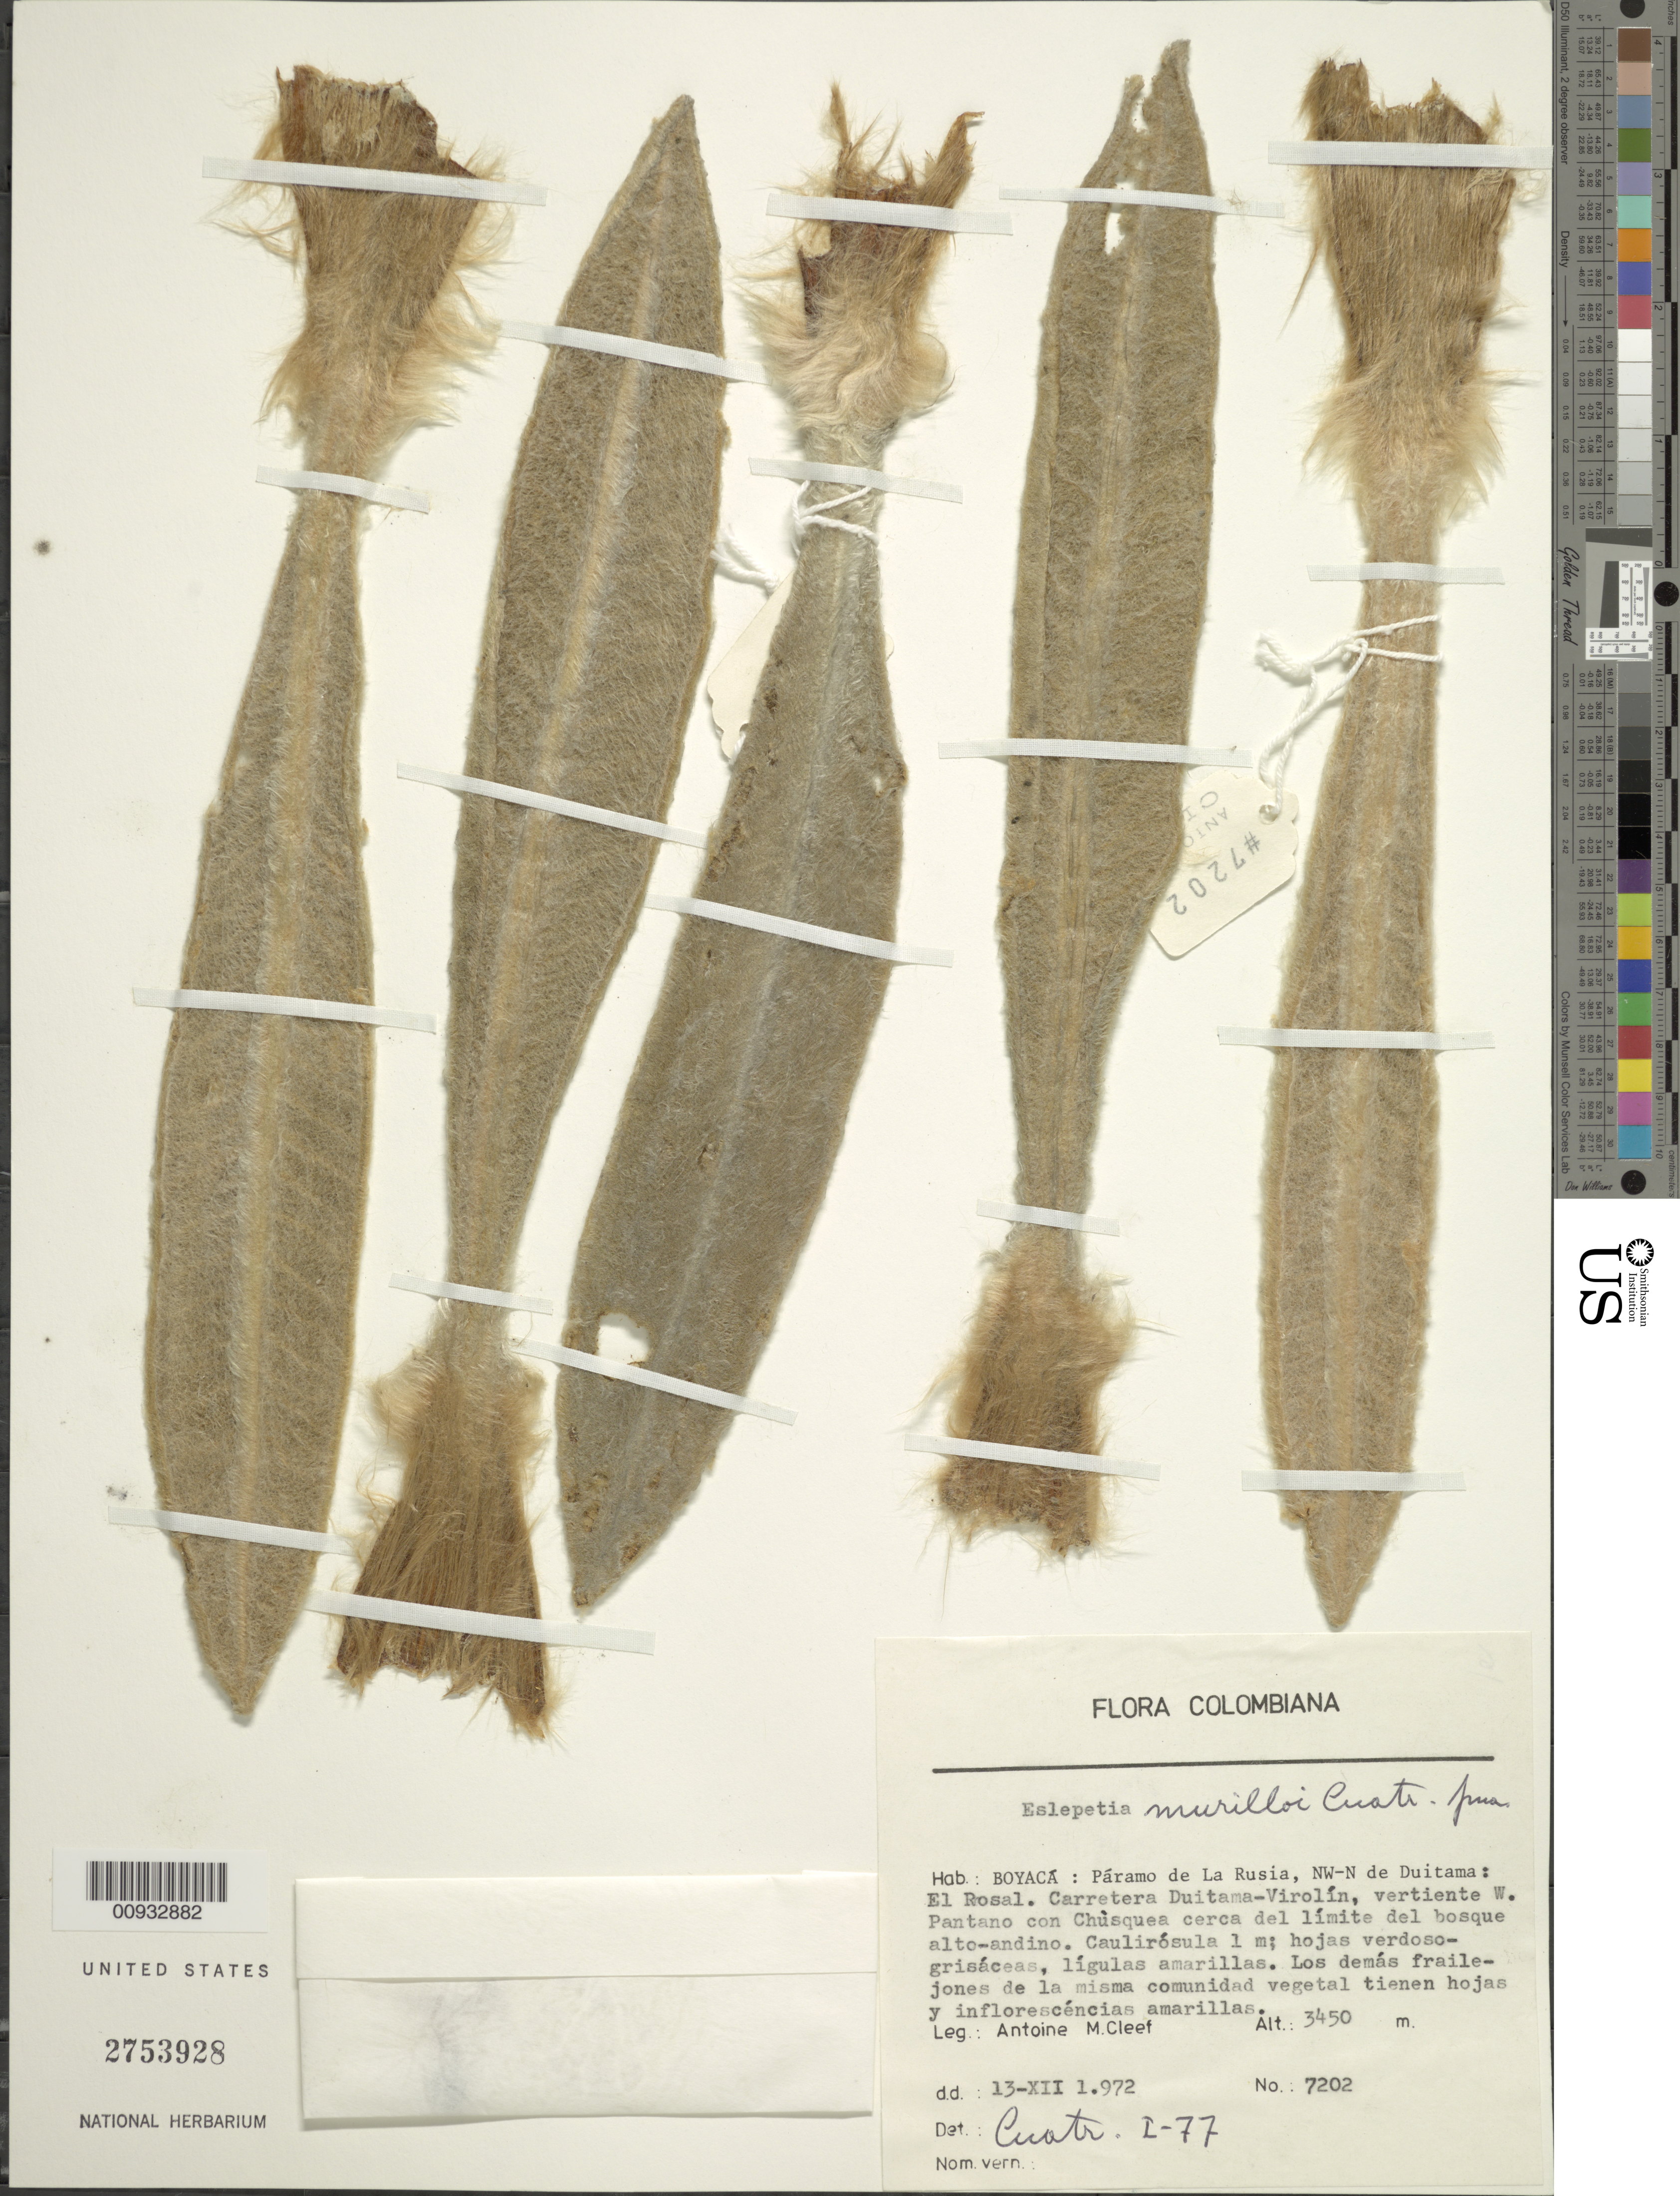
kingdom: Plantae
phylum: Tracheophyta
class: Magnoliopsida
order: Asterales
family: Asteraceae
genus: Espeletia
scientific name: Espeletia murilloi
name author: Cuatrec.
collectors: A. M. Cleef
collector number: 7202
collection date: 1972-12-13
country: Colombia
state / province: Boyacá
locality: Páramo de la Rusia. NW-N de Duitama: El Rosal. Carretera Duitama-Virolín, vertiente W. .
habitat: Pantano con chusquea al límite del bosque alto-andino.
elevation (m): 3450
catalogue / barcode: US 2753928